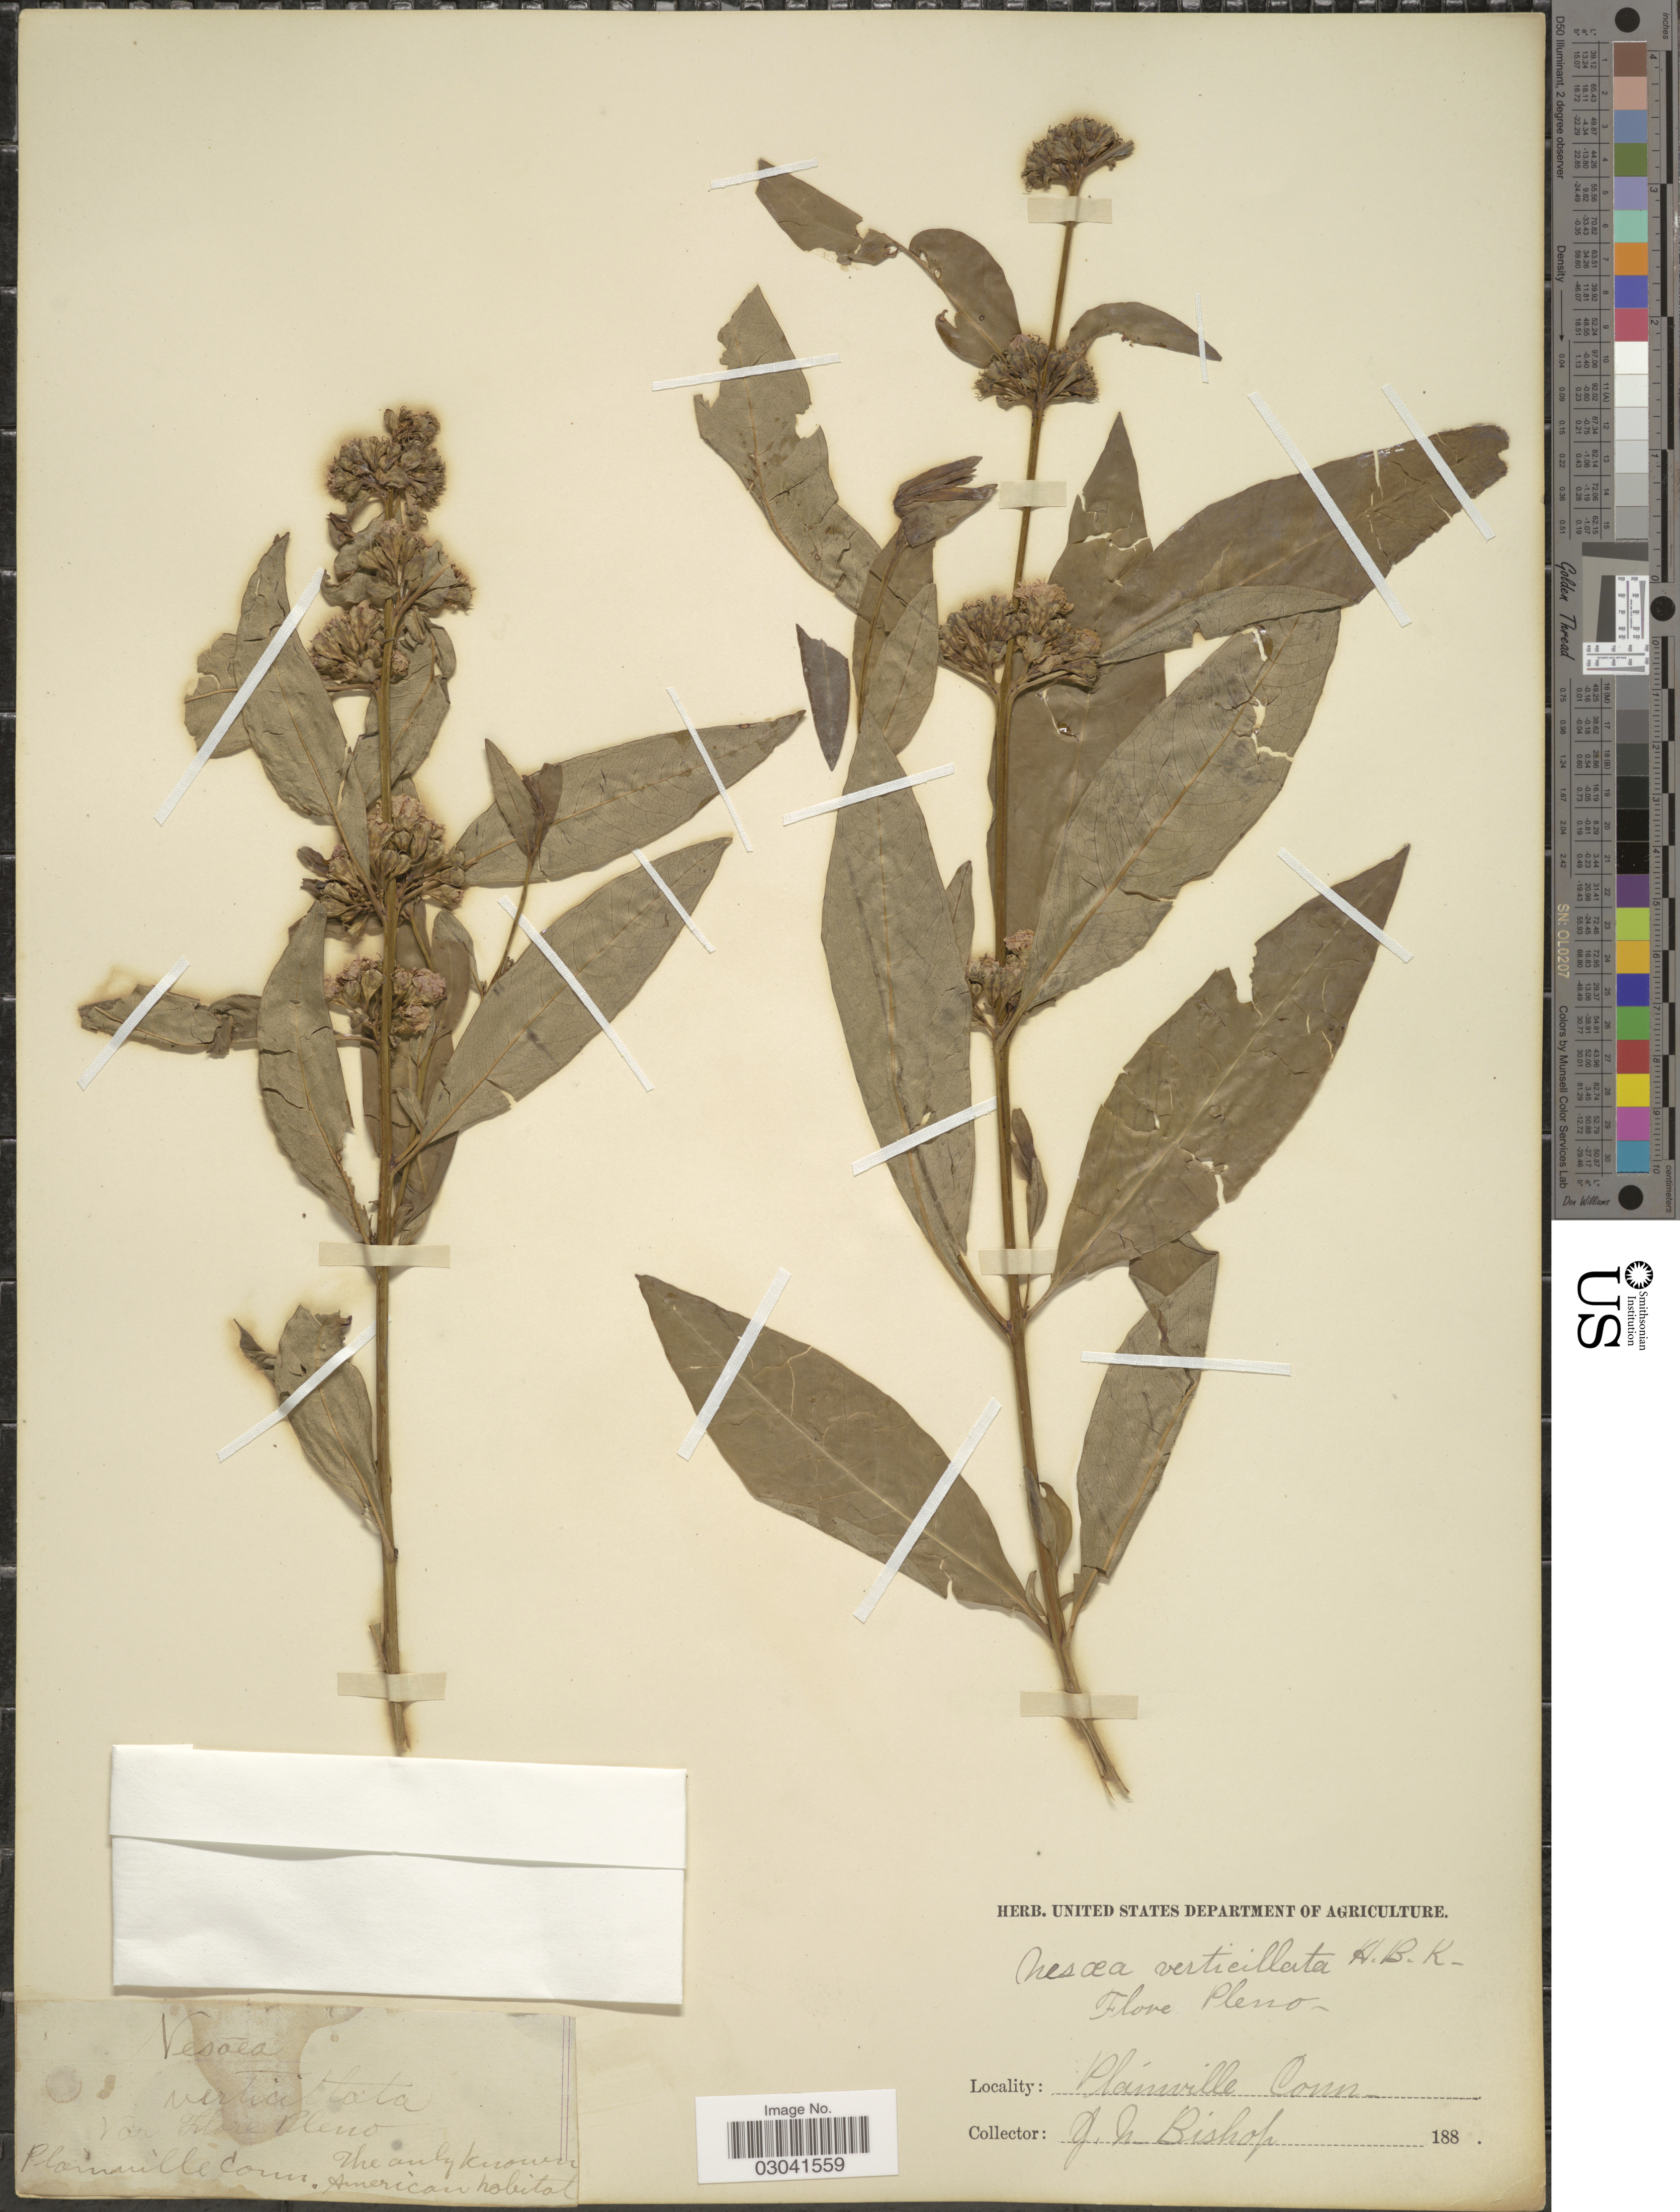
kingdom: Plantae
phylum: Tracheophyta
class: Magnoliopsida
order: Myrtales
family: Lythraceae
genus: Decodon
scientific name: Decodon verticillatus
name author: (L.) Elliott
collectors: G. N. Bishop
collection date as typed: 188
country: United States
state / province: Connecticut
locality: Plainville.